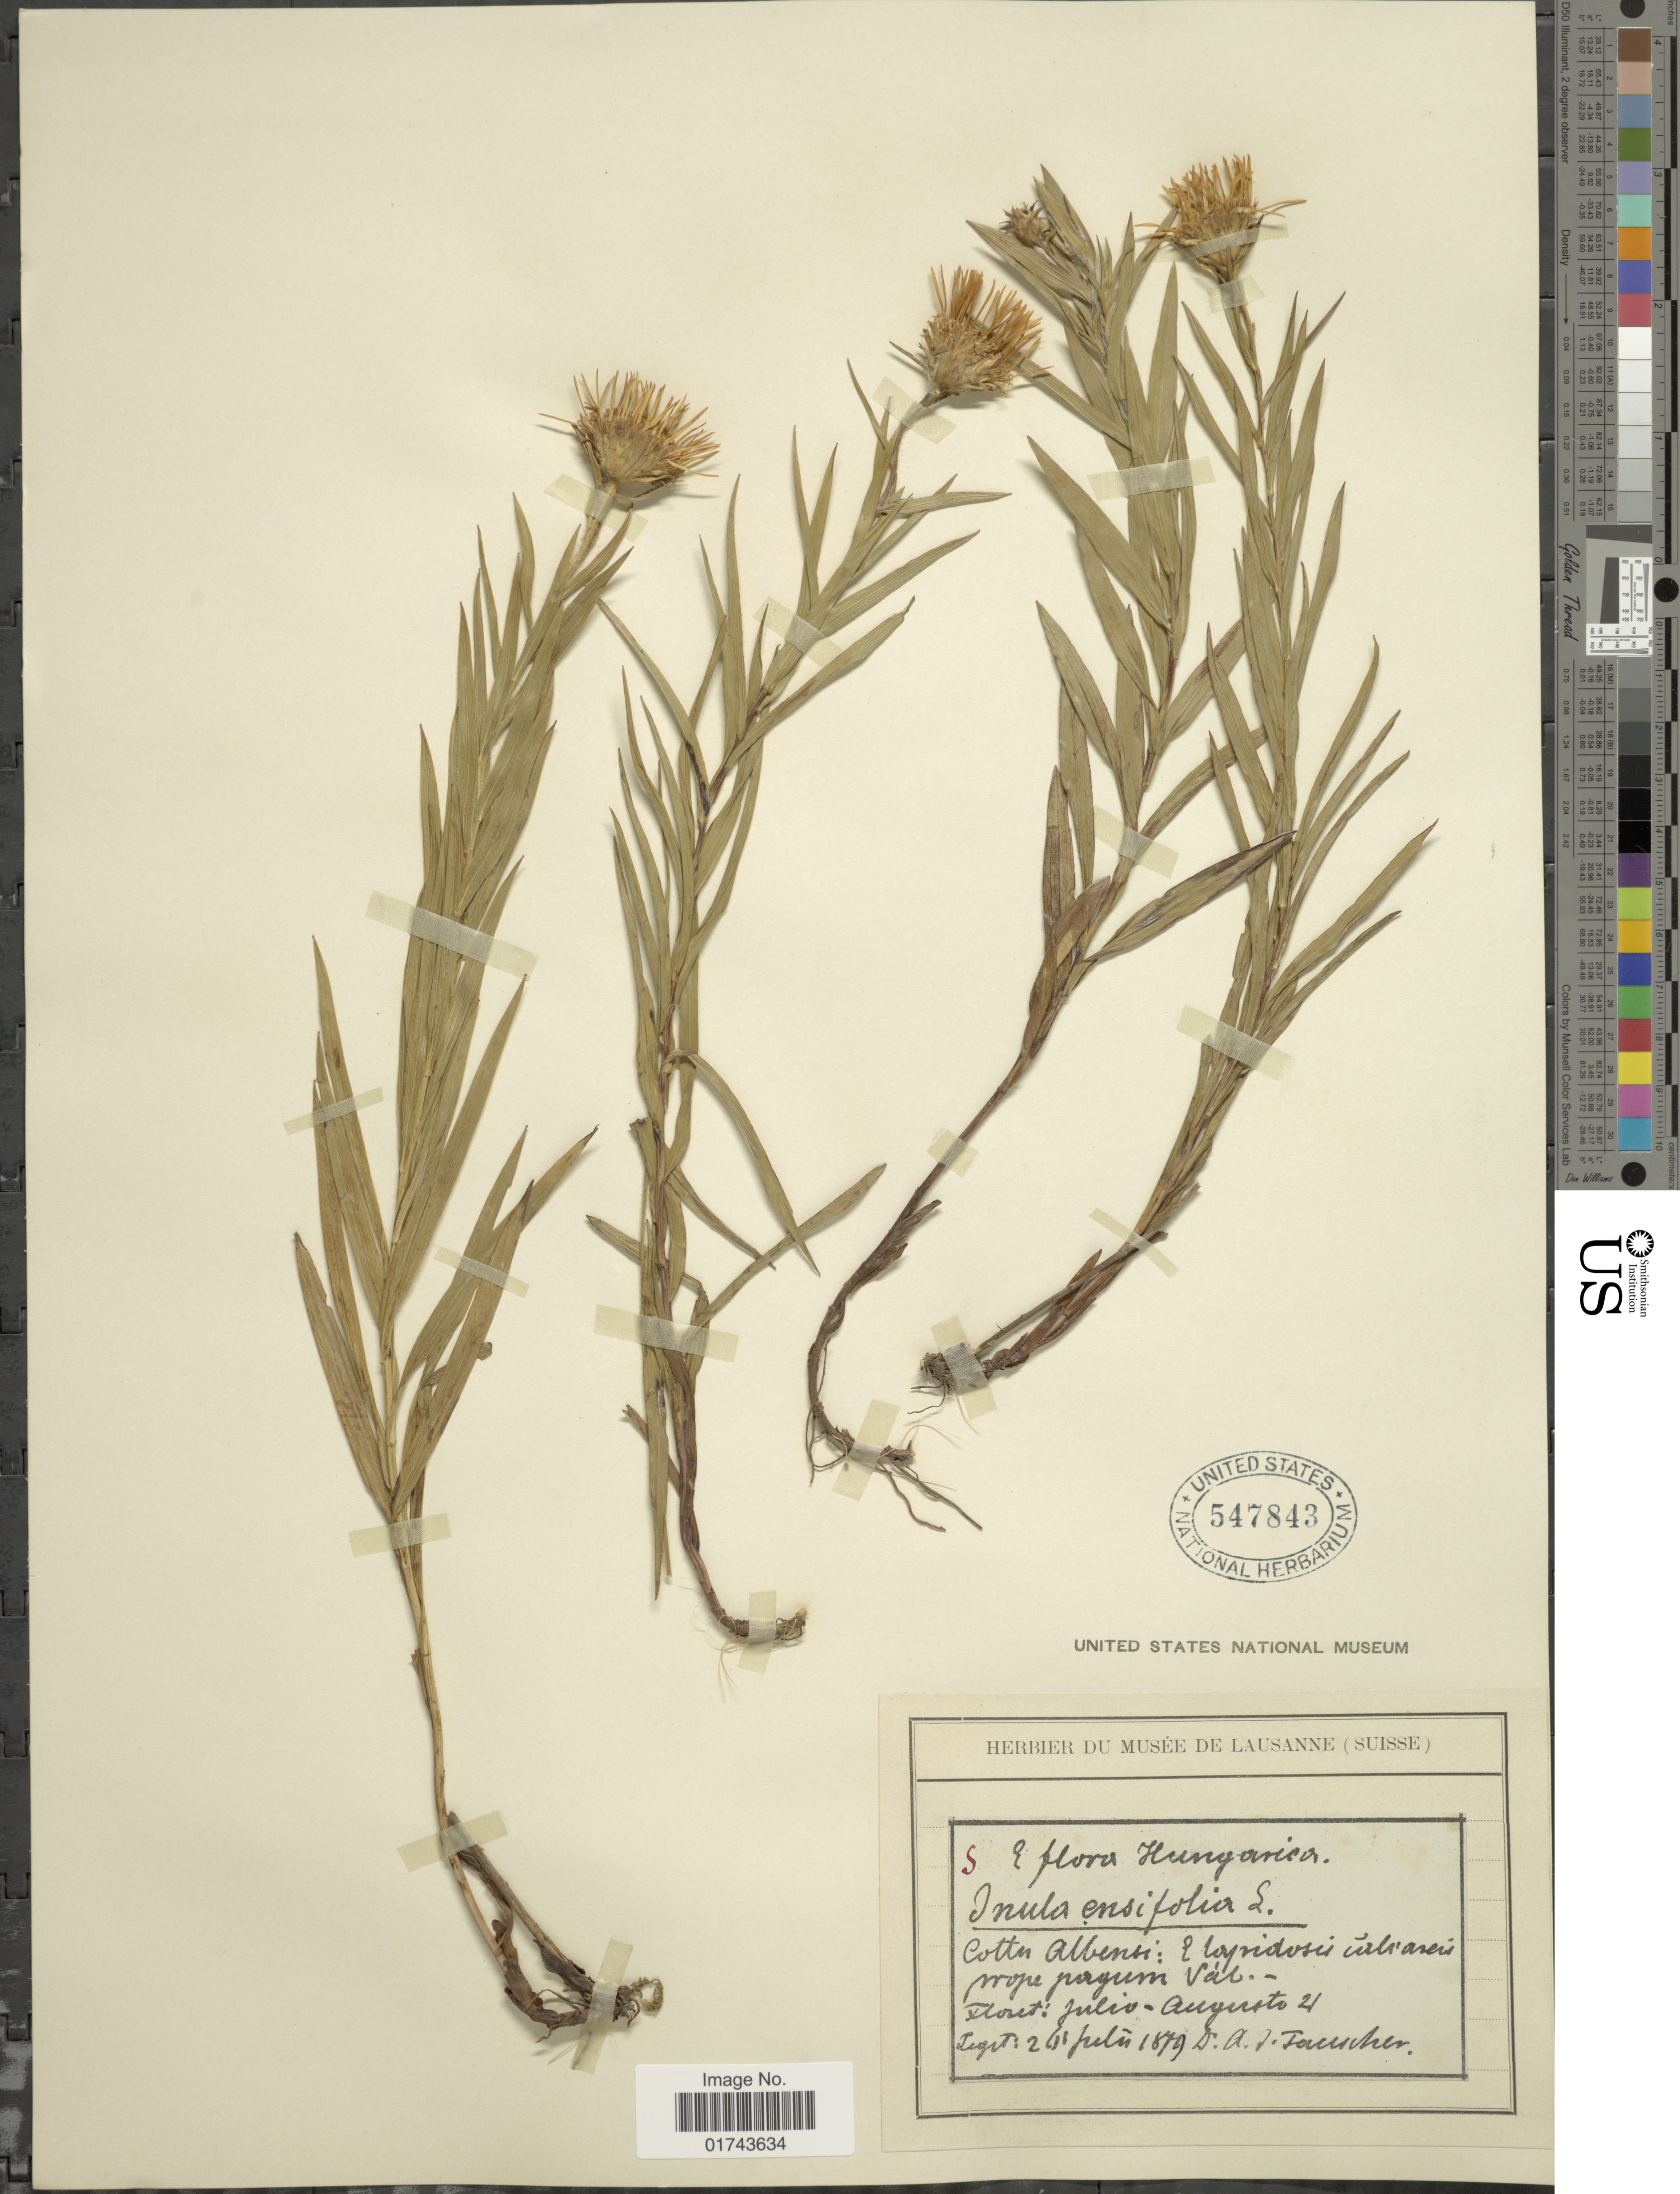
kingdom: Plantae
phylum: Tracheophyta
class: Magnoliopsida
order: Asterales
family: Asteraceae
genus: Inula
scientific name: Inula ensifolia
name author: L.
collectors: A. Fauscher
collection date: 1879-07-26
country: Hungary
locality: Cottn Albensi: E loyridosi urliaseni prope pergum Val [interpreted]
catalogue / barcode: US 547843